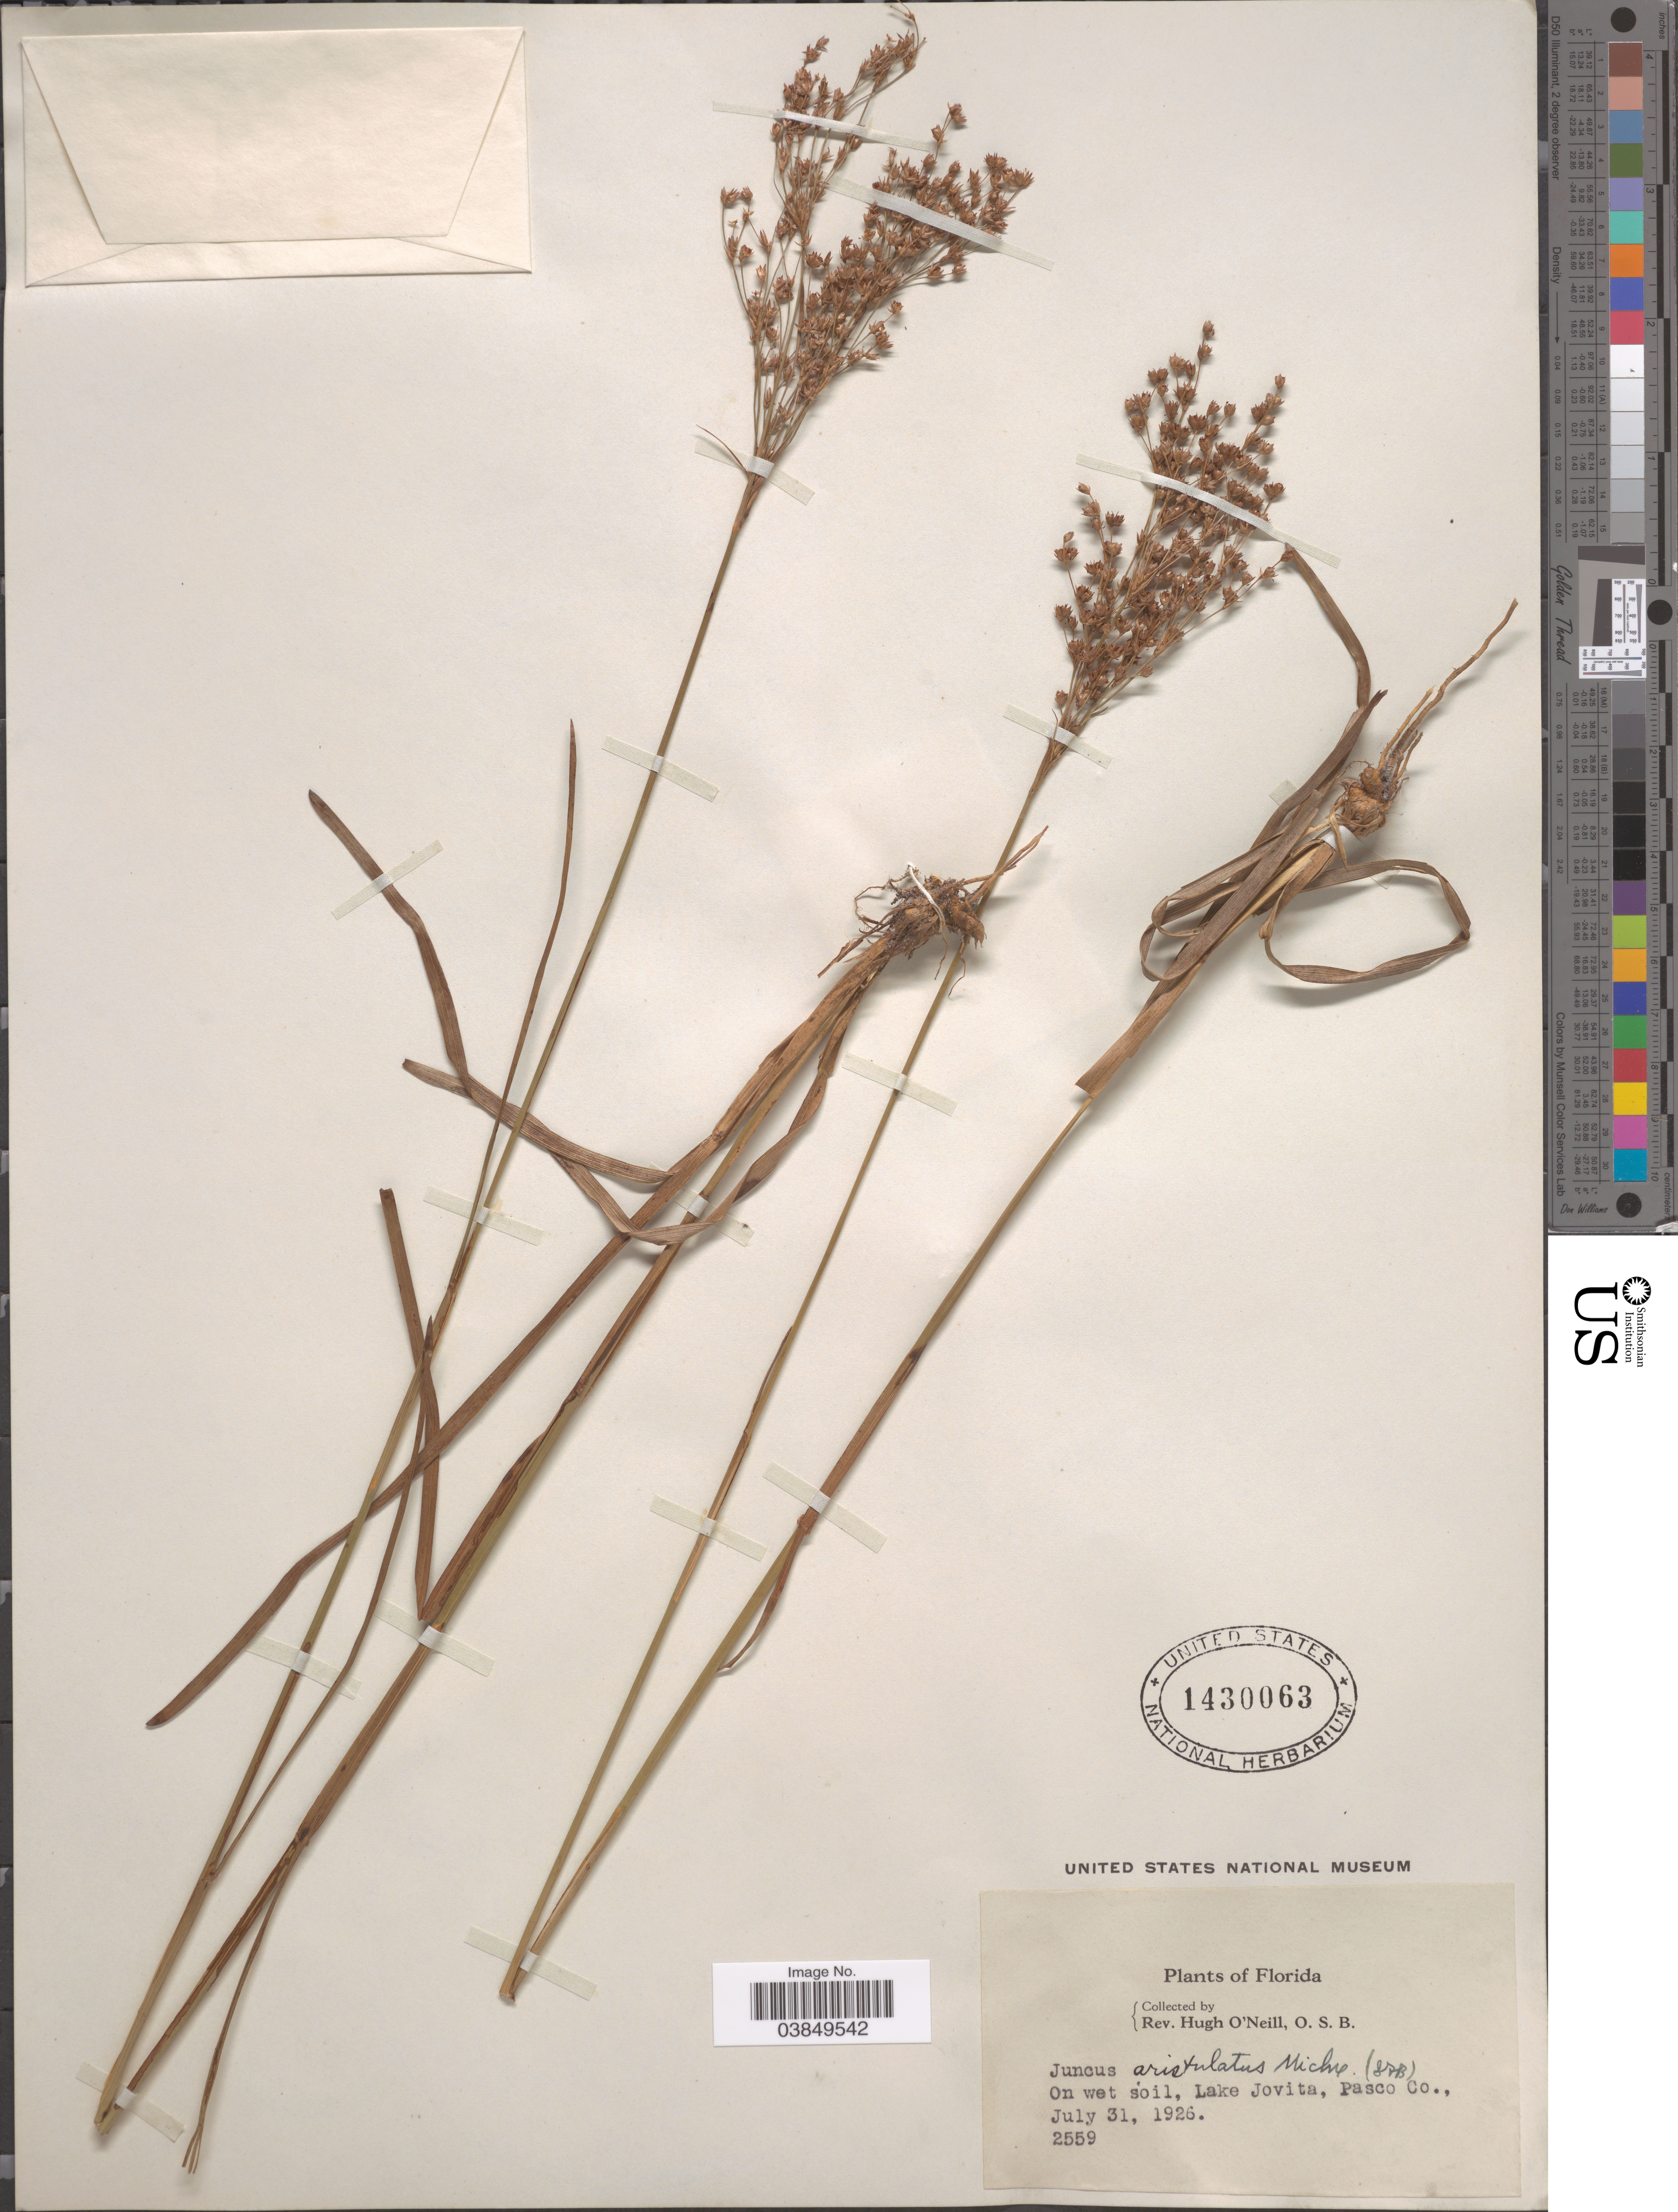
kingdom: Plantae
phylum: Tracheophyta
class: Liliopsida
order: Poales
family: Juncaceae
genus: Juncus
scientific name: Juncus aristulatus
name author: Michx.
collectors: H. O'Neill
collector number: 2559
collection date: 1926-07-31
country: United States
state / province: Florida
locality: Lake Jovita, Pasco Co.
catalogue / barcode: US 1430063